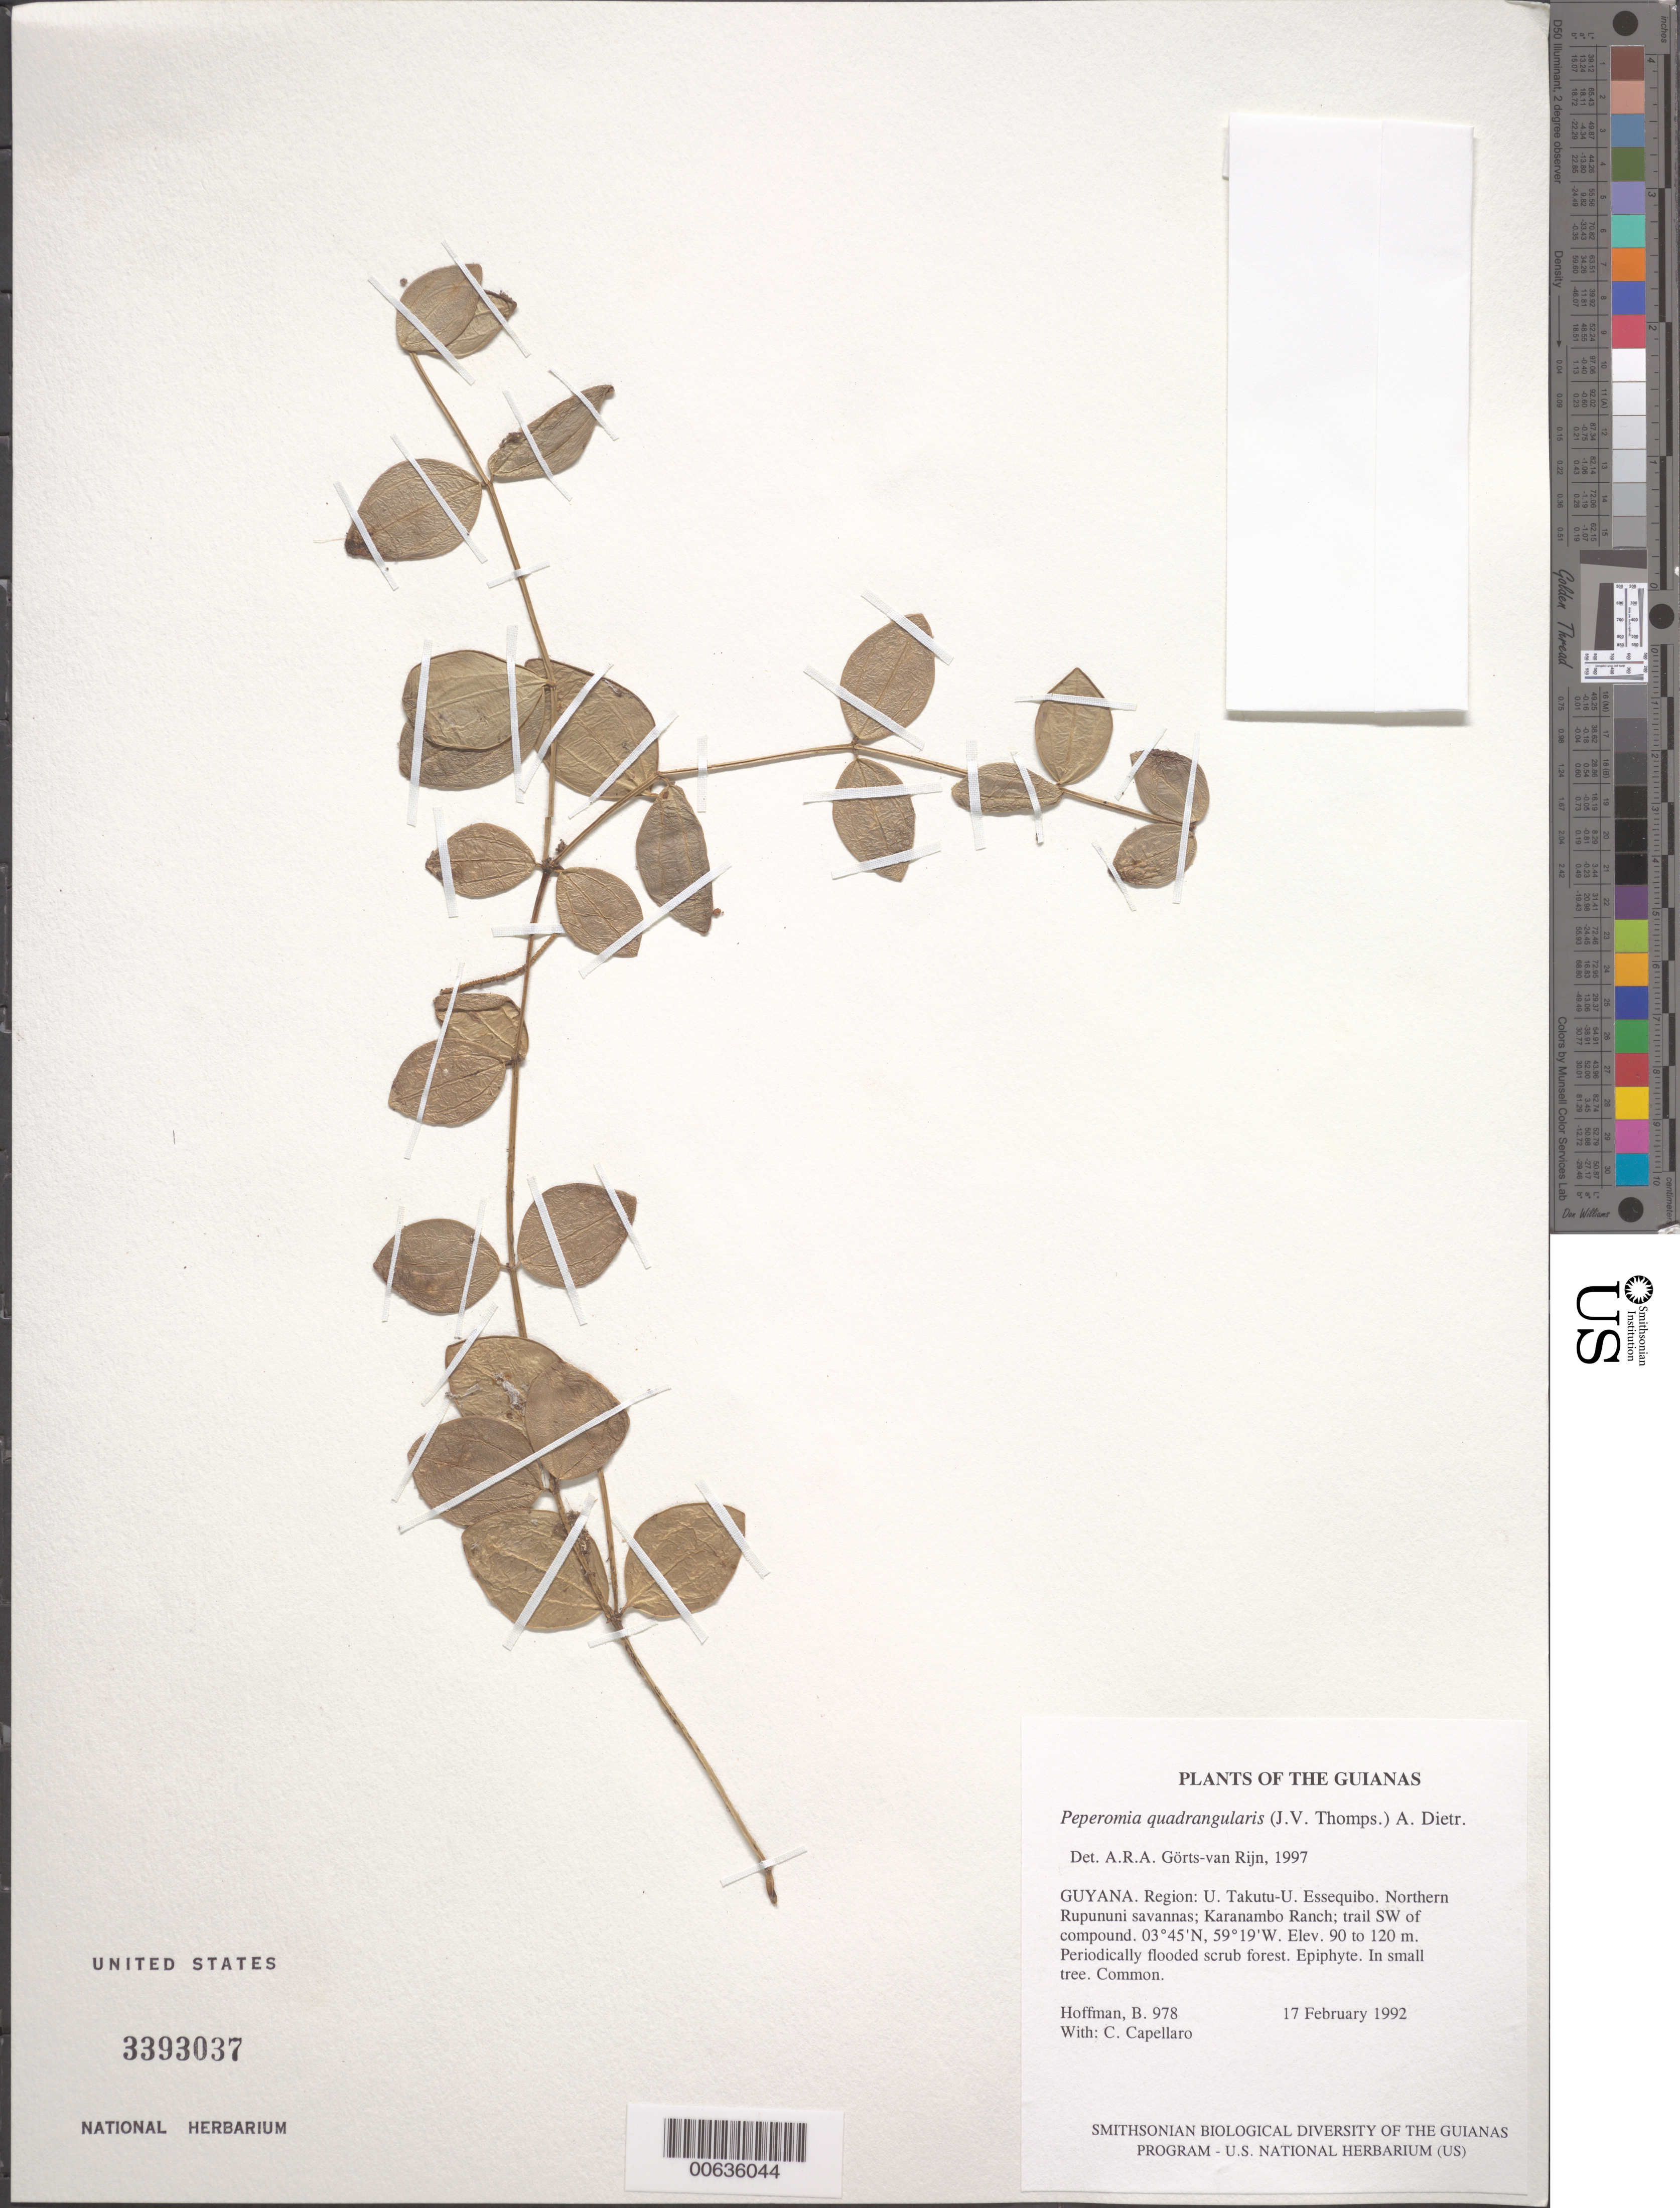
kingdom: Plantae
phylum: Tracheophyta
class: Magnoliopsida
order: Piperales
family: Piperaceae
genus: Peperomia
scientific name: Peperomia quadrangularis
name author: (J.V. Thomps.) A. Dietr.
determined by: Görts-van Rijn, A. R. A.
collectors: B. Hoffman & C. Capellaro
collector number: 978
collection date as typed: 17 February 1992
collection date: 1992-02-17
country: Guyana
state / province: U. Takutu-U. Essequibo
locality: Northern Rupununi savannas; Karanambo Ranch; trail SW of compound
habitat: Periodically flooded scrub forest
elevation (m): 90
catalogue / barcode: US 3393037